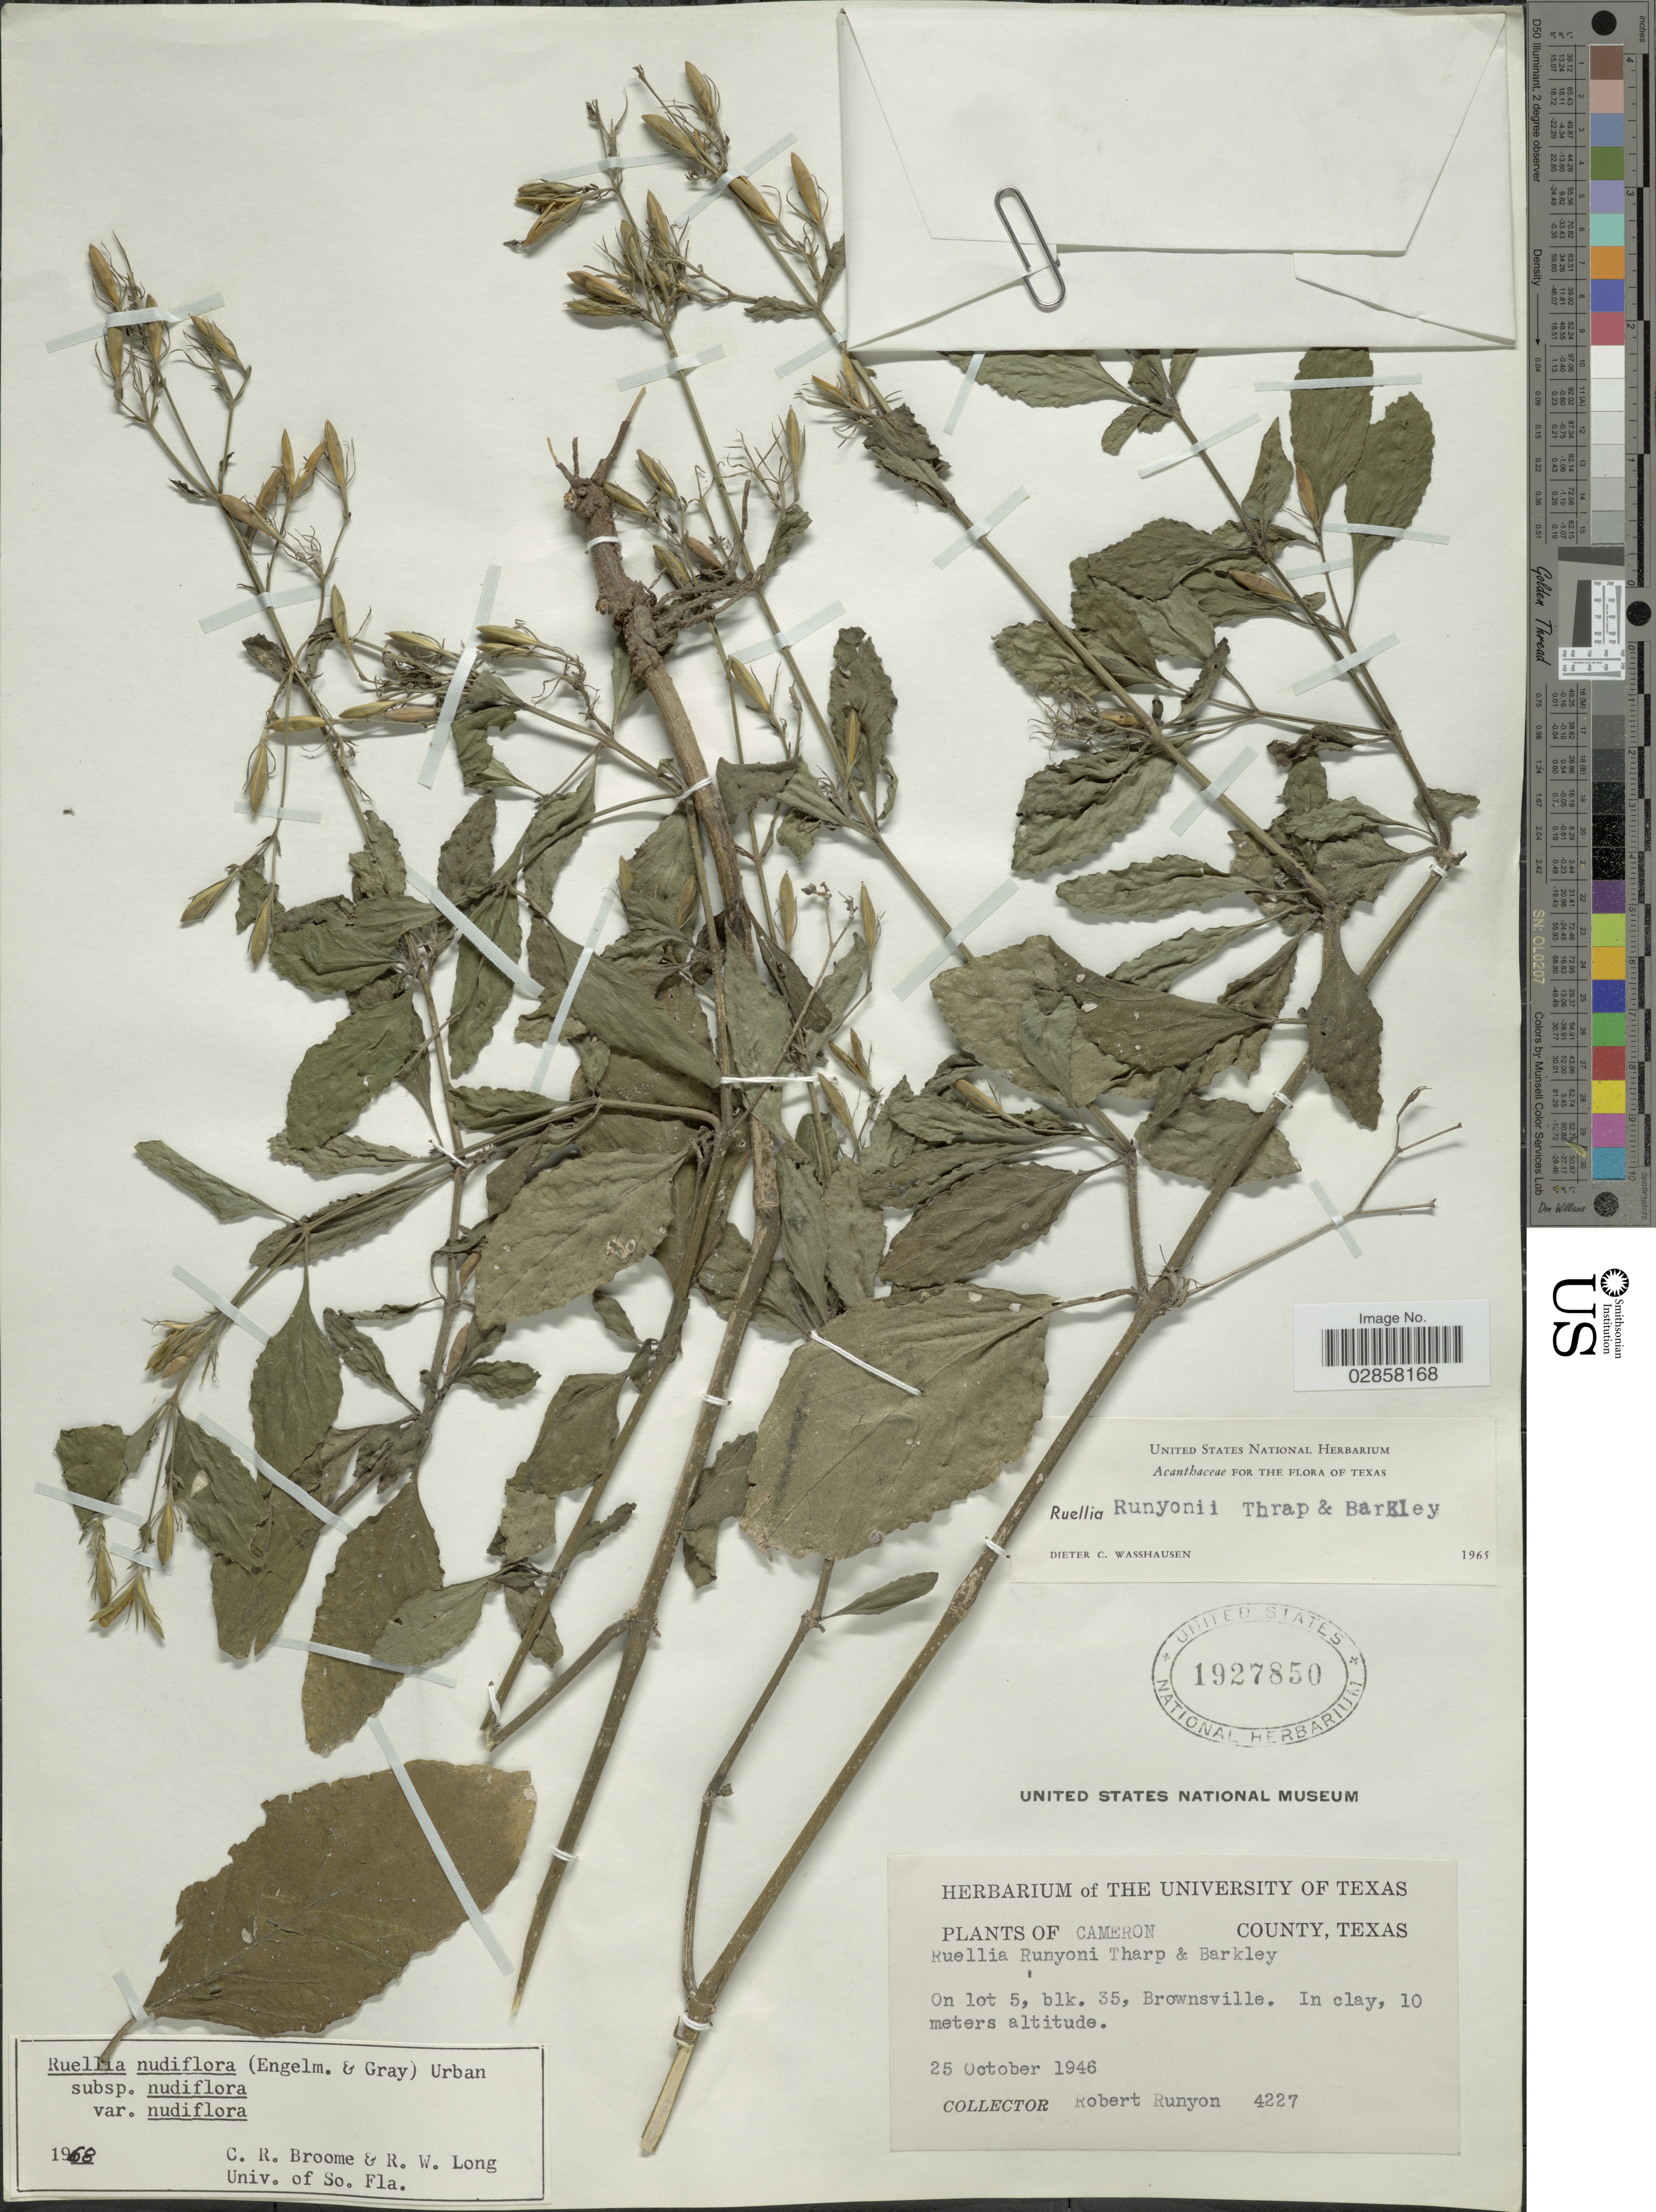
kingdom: Plantae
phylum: Tracheophyta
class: Magnoliopsida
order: Lamiales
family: Acanthaceae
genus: Ruellia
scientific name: Ruellia runyonii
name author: Tharp & F.A. Barkley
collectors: R. Runyon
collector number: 4227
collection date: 1946-10-25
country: United States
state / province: Texas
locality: Cameron County. On lot 5, blk. 35, Brownsville.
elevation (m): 10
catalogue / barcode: US 1927850